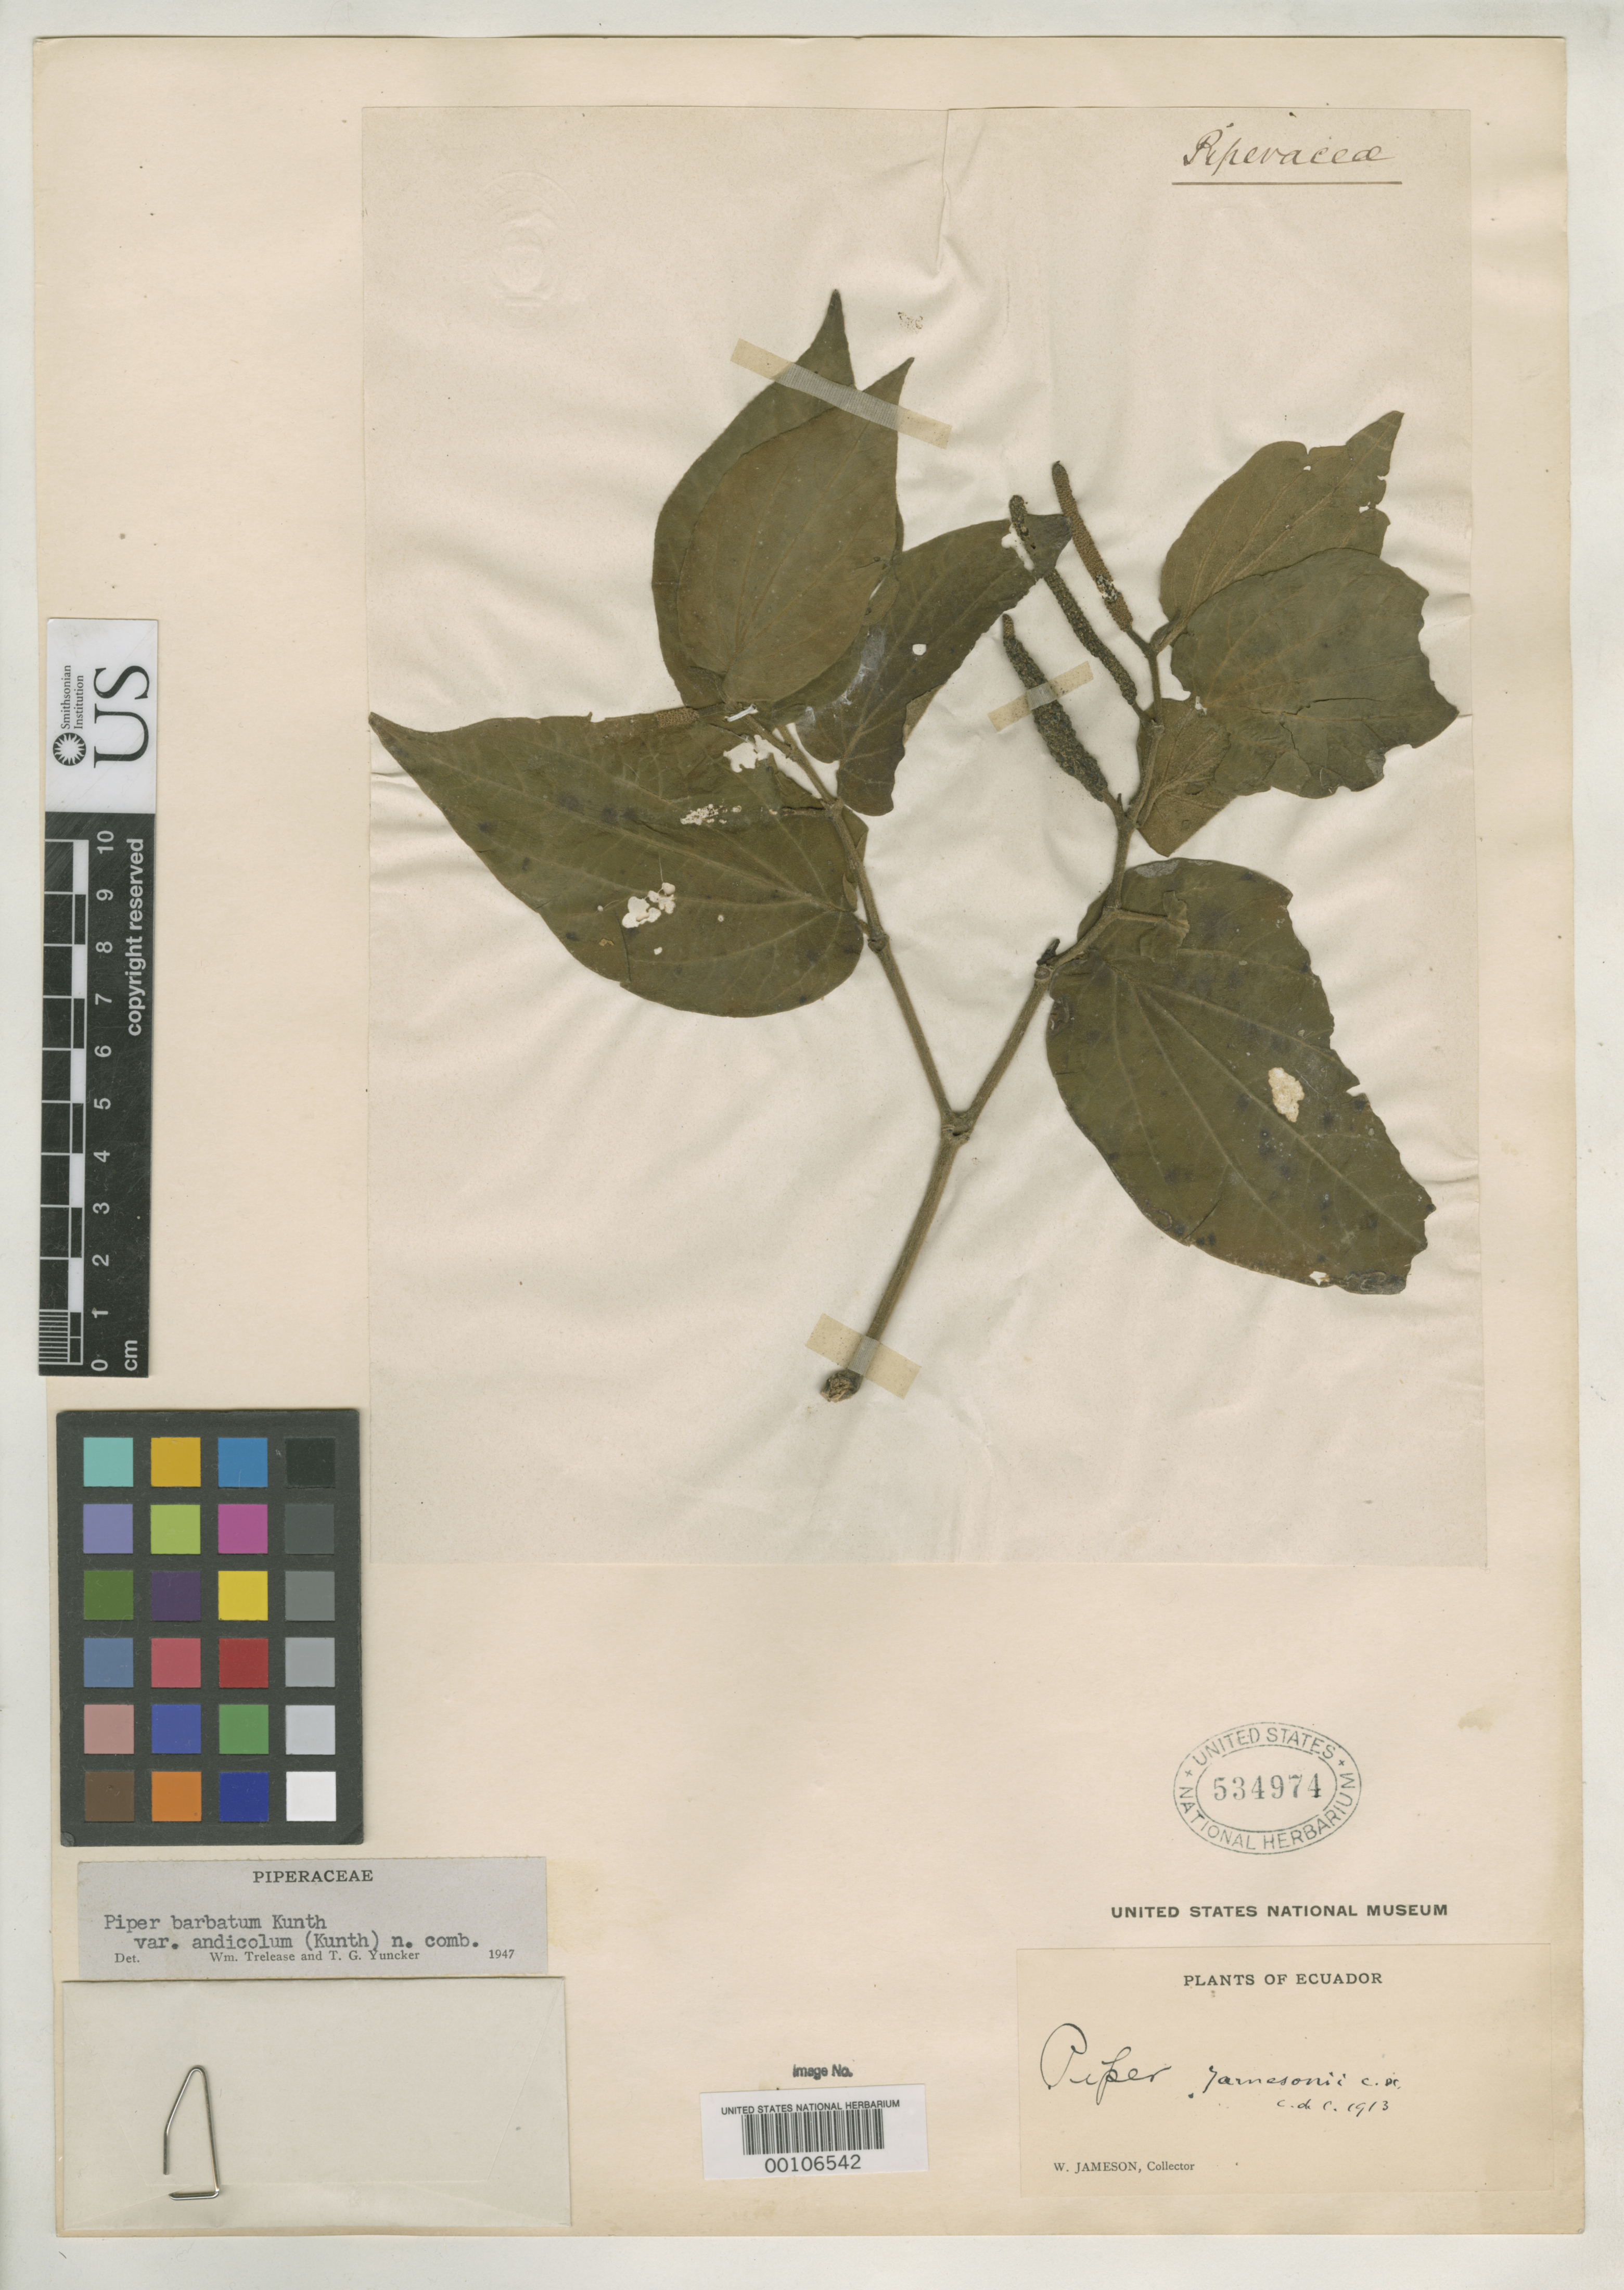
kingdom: Plantae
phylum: Tracheophyta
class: Magnoliopsida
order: Piperales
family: Piperaceae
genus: Piper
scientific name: Piper jamesoni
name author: C. DC.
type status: Type Collection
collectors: W. Jameson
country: Ecuador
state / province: Loja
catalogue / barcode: US 534974